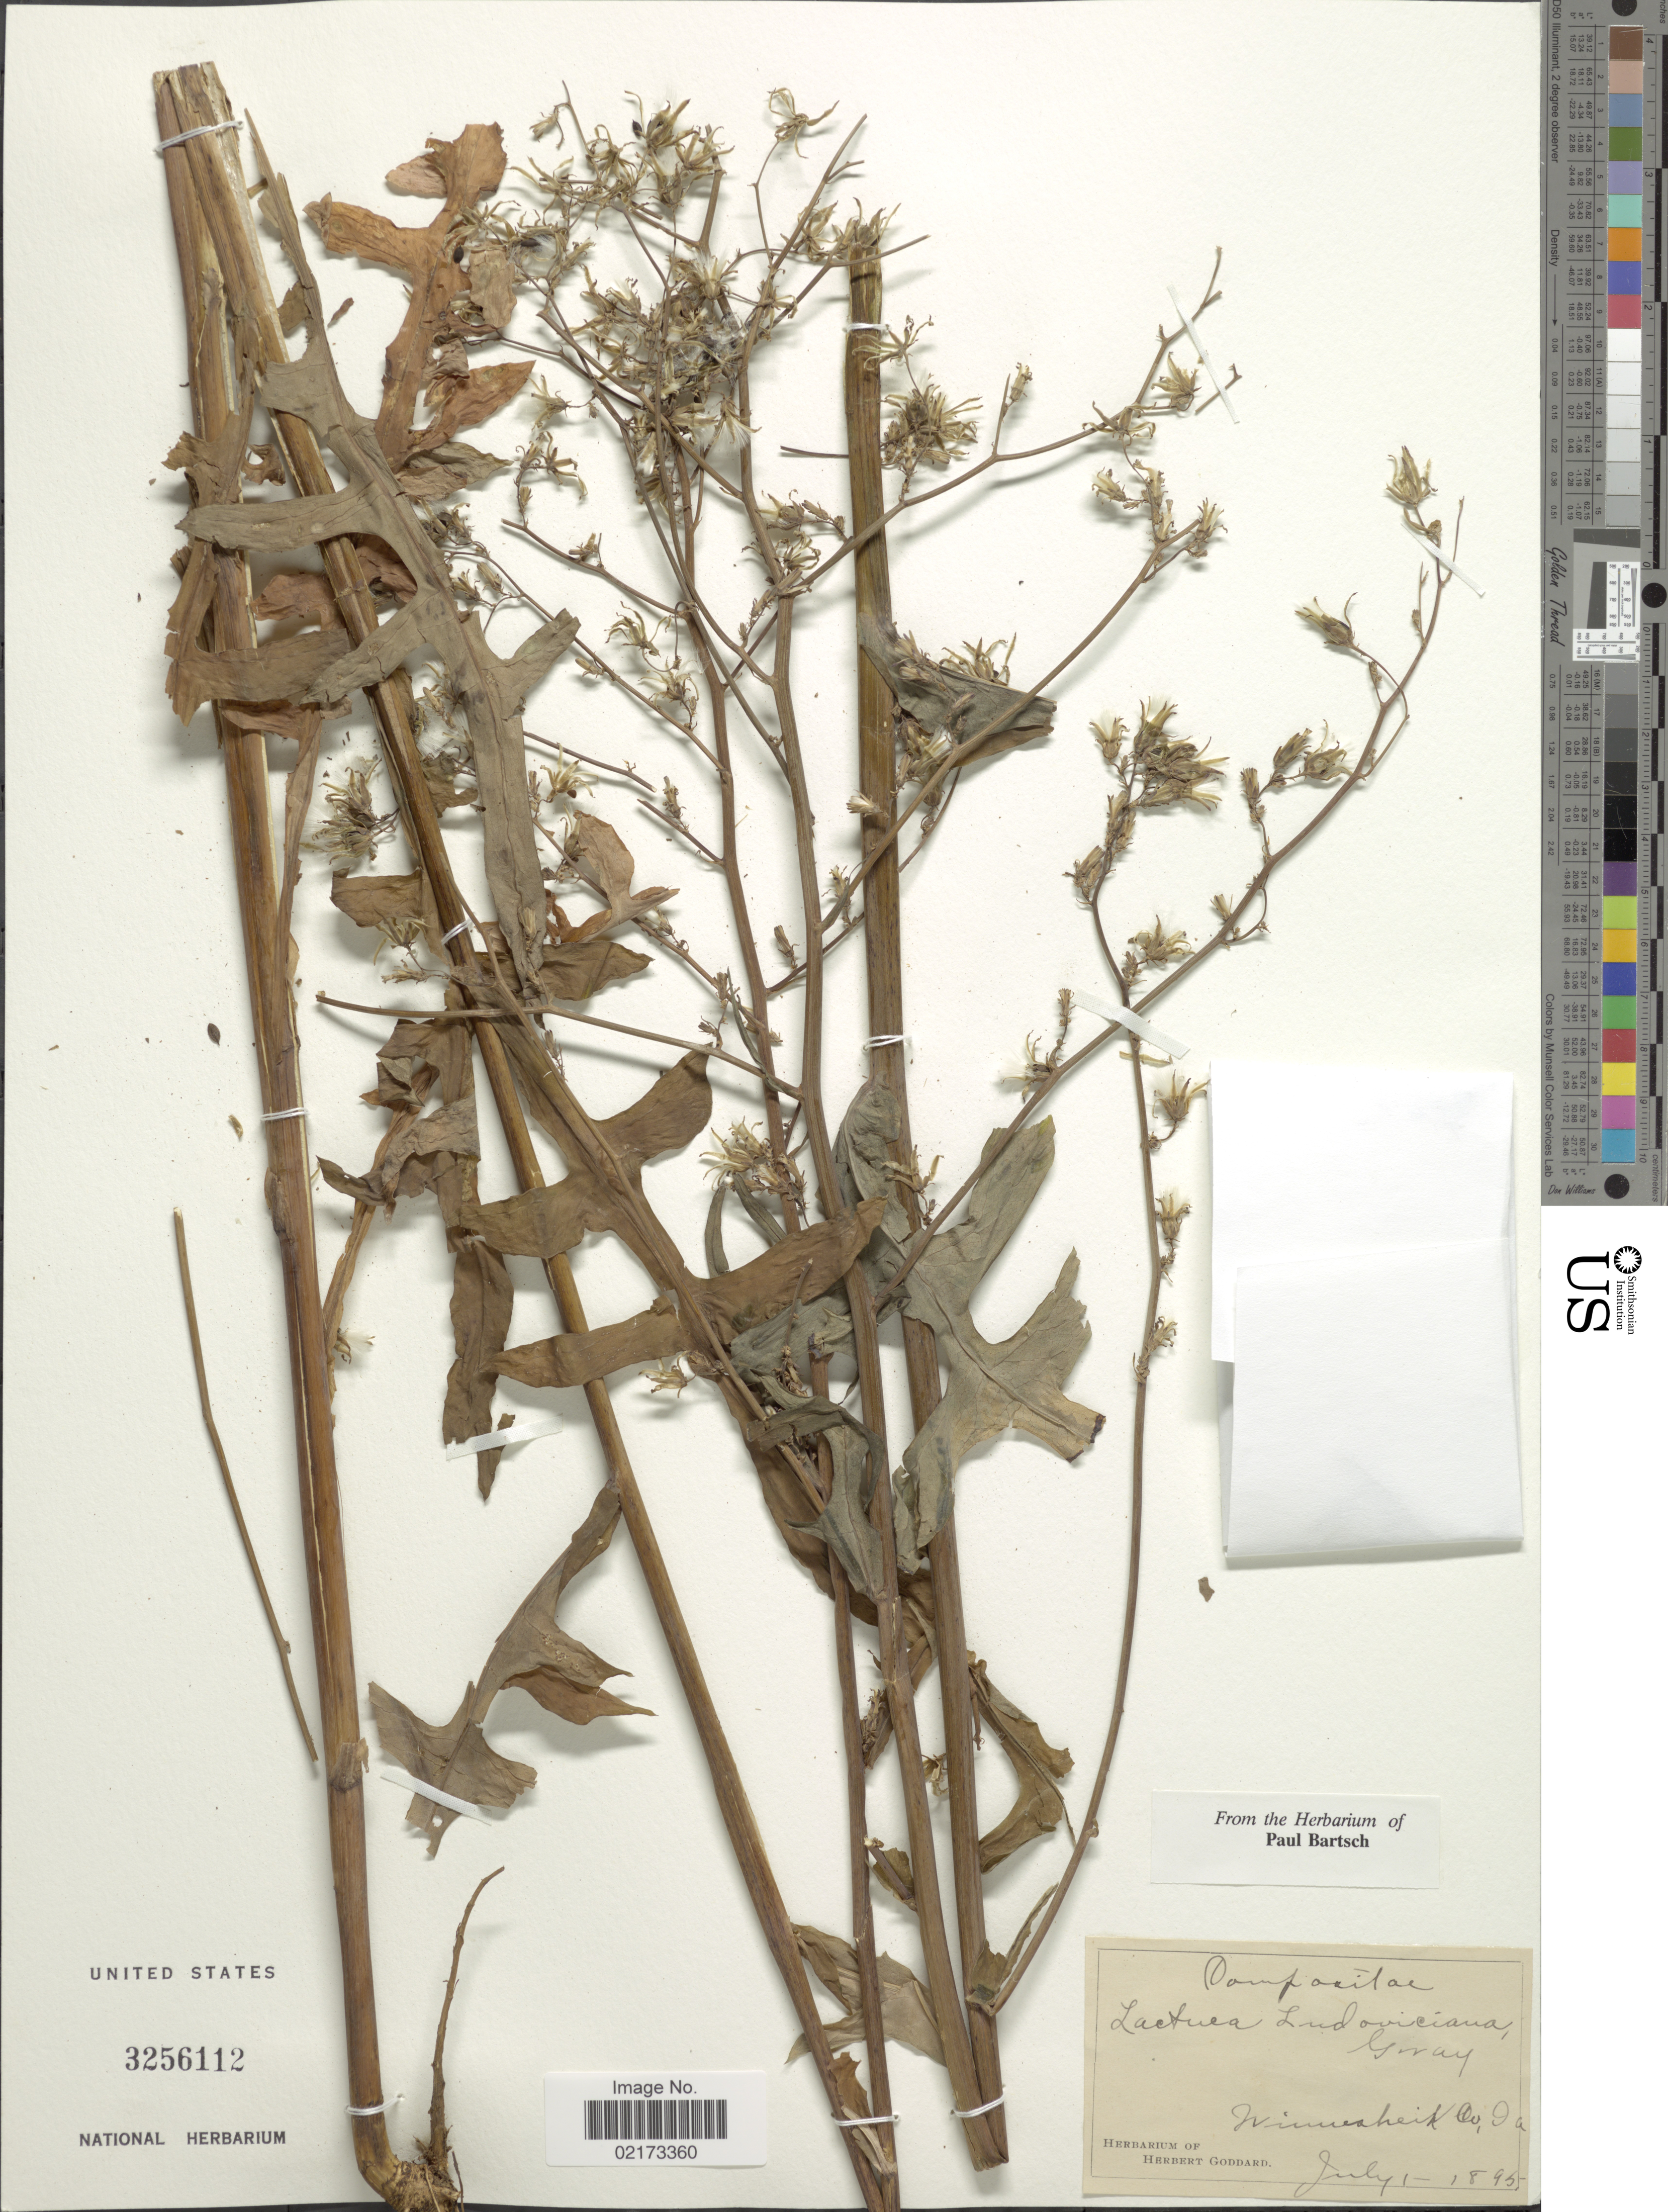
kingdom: Plantae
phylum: Tracheophyta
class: Magnoliopsida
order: Asterales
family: Asteraceae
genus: Lactuca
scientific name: Lactuca ludoviciana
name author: (Nutt.) Riddell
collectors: ex herb. Herbert Goddard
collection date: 1895-07-01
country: United States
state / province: Iowa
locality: Winnesheik Co. Ia.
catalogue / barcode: US 3256112